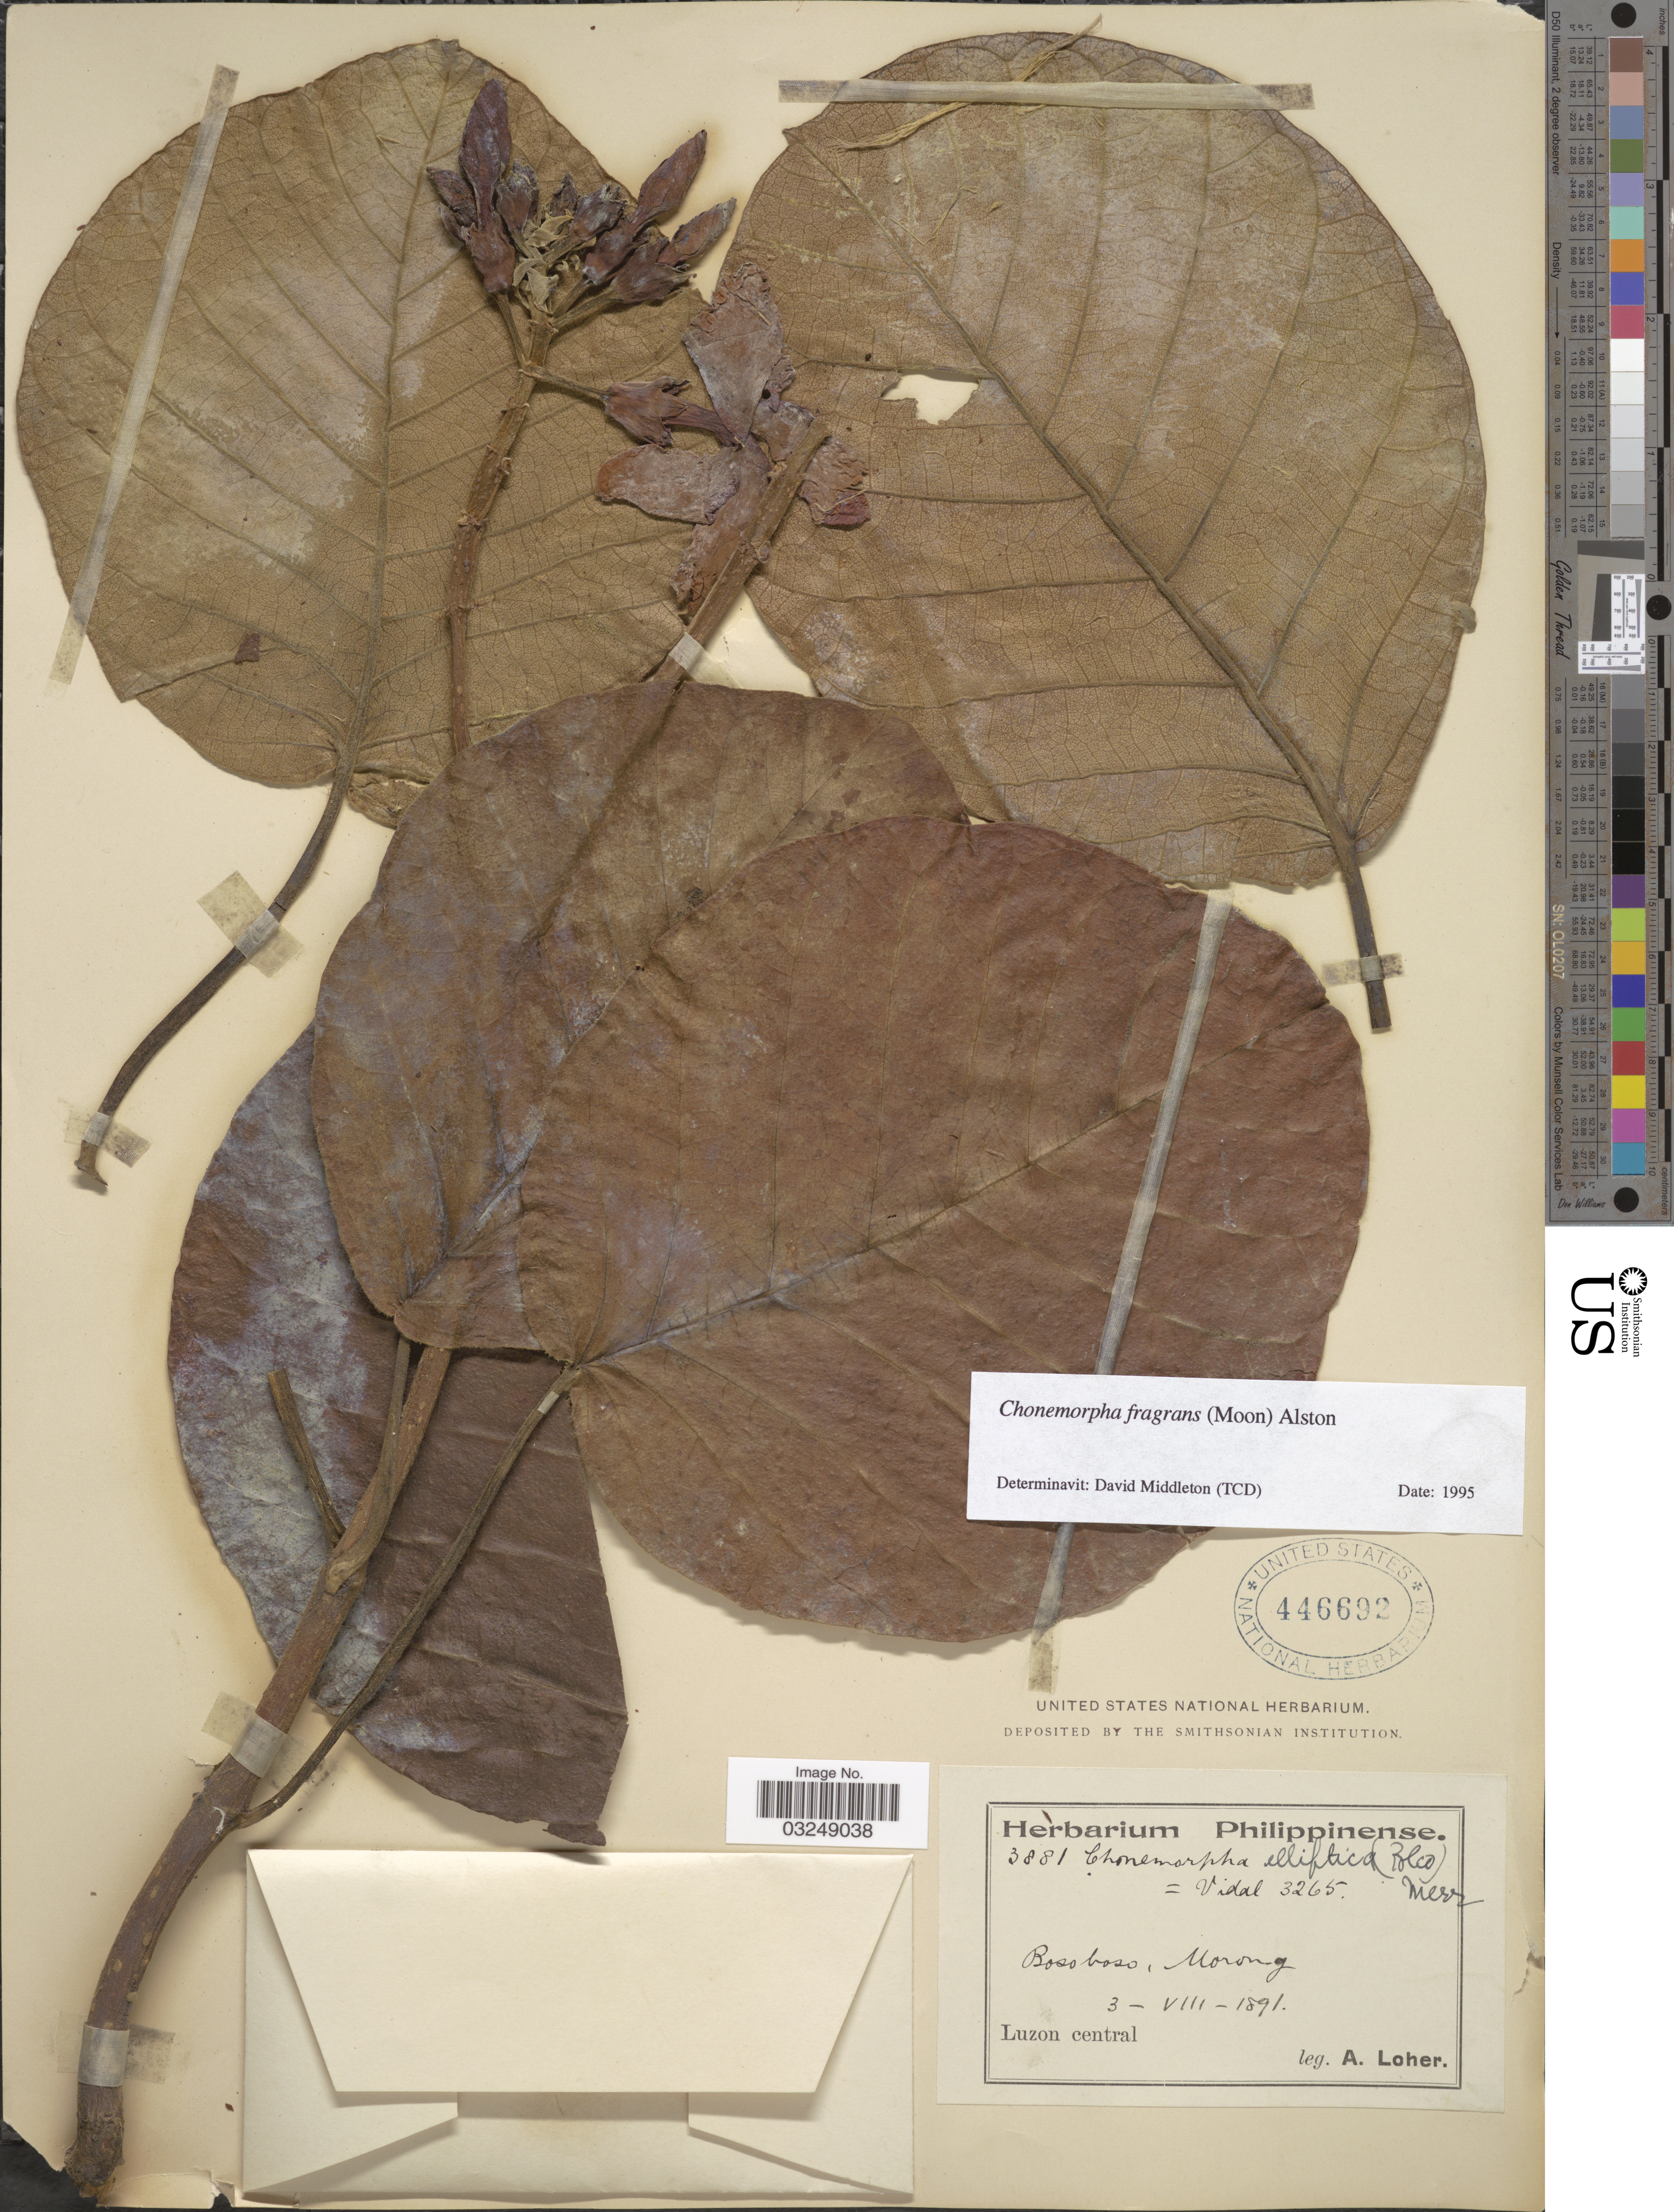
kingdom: Plantae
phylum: Tracheophyta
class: Magnoliopsida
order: Gentianales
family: Apocynaceae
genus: Chonemorpha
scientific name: Chonemorpha fragrans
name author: (K.H. Moon) Alston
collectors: A. Loher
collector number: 3881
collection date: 1891-08-03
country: Philippines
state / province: Central Luzon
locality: Bosoboso, Morong. Luzon central.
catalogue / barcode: US 446692